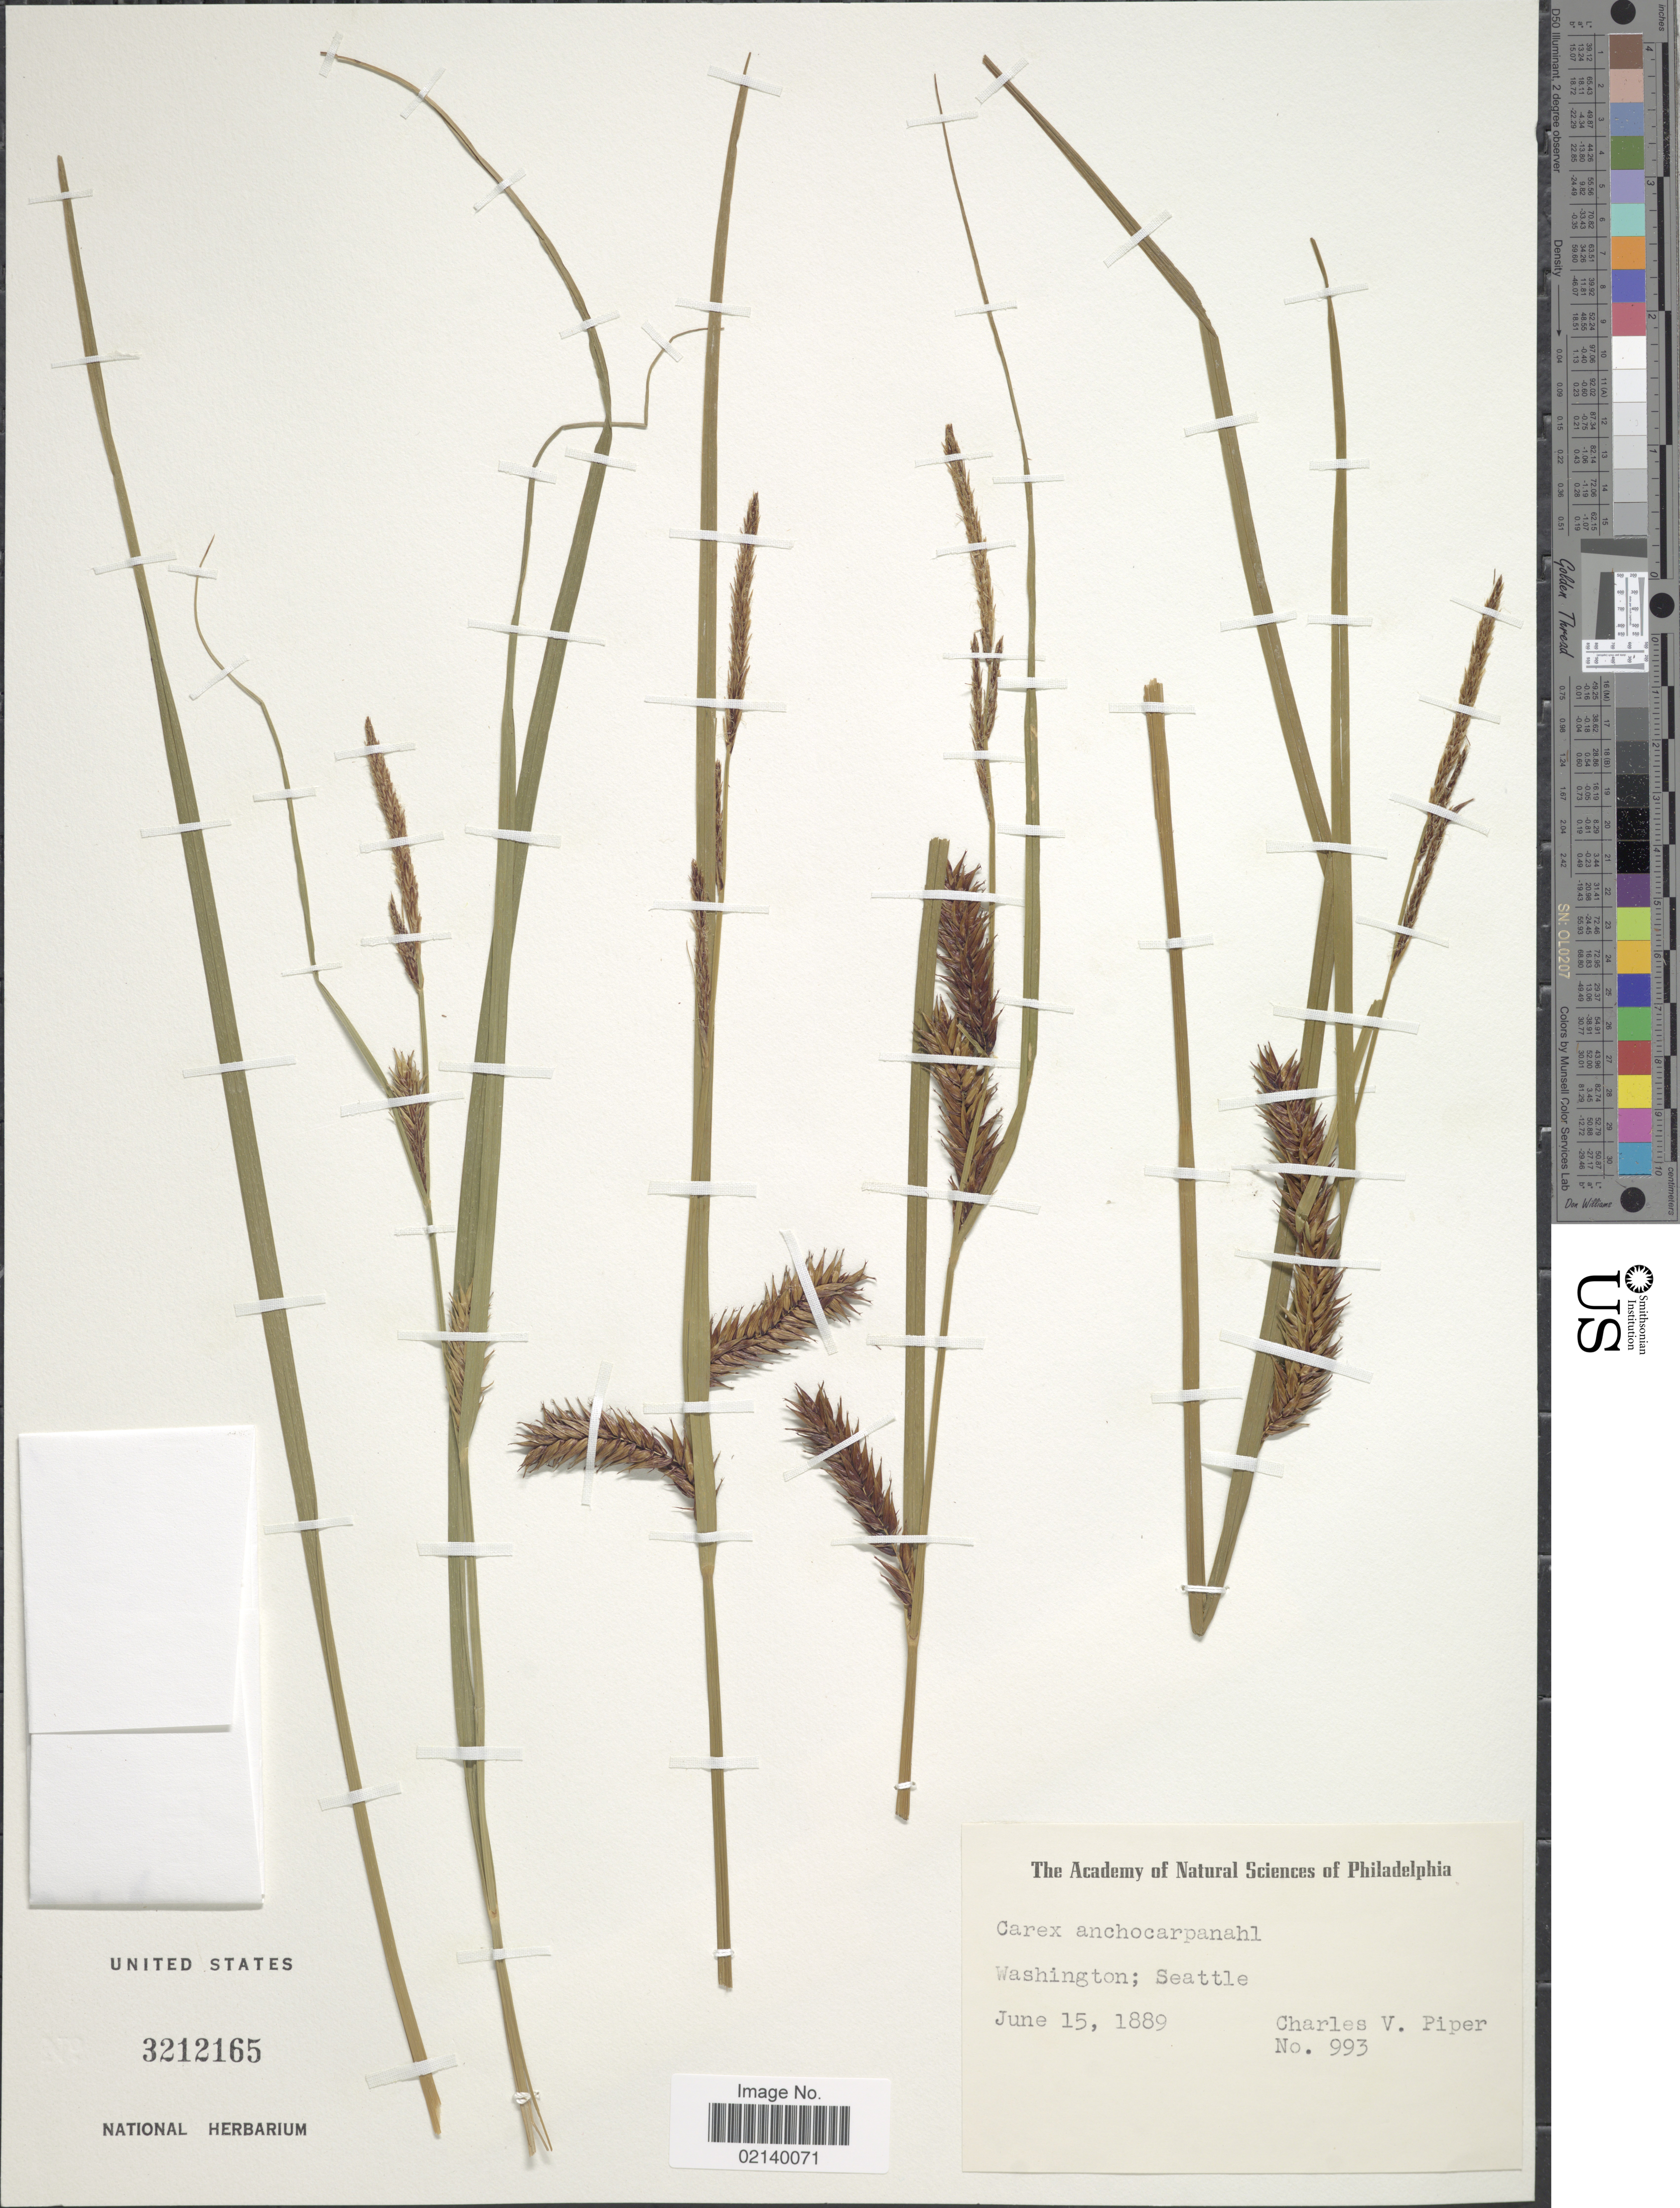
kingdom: Plantae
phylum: Tracheophyta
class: Liliopsida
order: Poales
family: Cyperaceae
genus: Carex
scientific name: Carex exsiccata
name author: L.H. Bailey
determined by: Strong, Mark T., (BOT), Smithsonian Institution - National Museum of Natural History (UNITED STATES)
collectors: C. V. Piper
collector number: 993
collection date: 1889-06-15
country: United States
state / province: Washington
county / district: King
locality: Seattle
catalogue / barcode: US 3212165